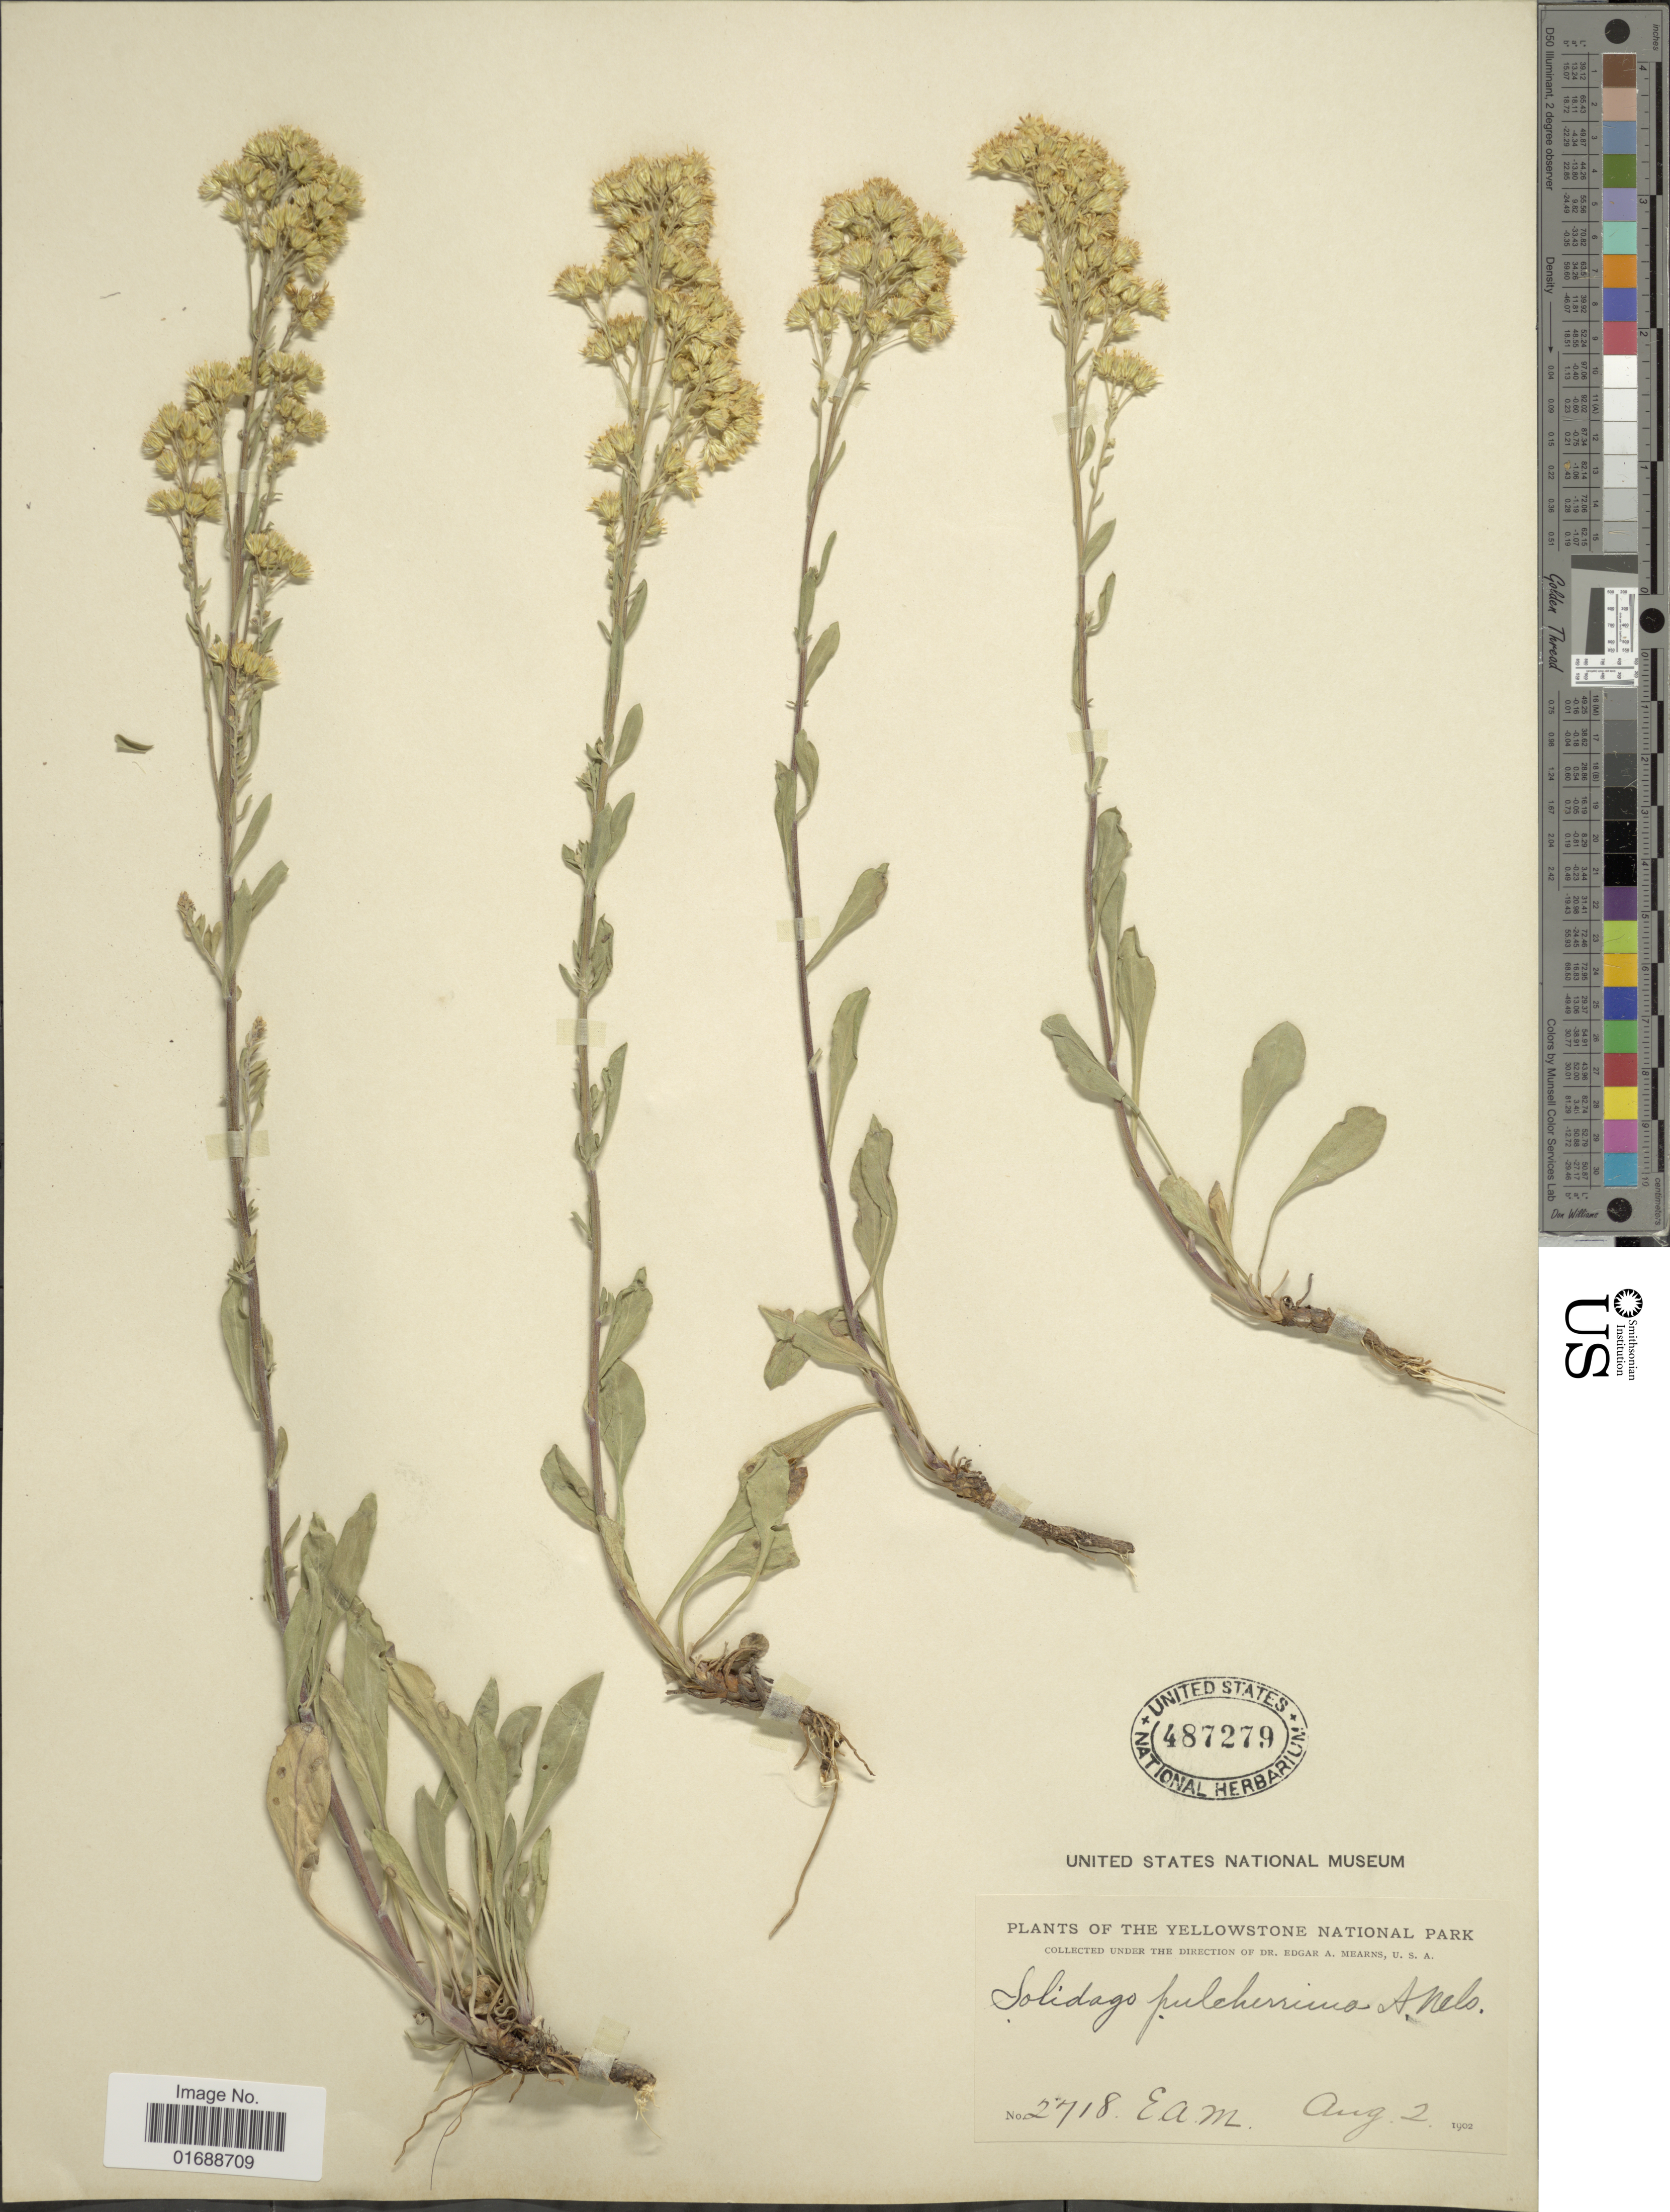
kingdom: Plantae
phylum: Tracheophyta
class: Magnoliopsida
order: Asterales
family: Asteraceae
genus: Solidago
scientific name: Solidago nana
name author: Nutt.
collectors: E. A. Mearns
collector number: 2718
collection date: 1902-08-02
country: United States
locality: Yellowstone National Park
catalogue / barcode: US 487279